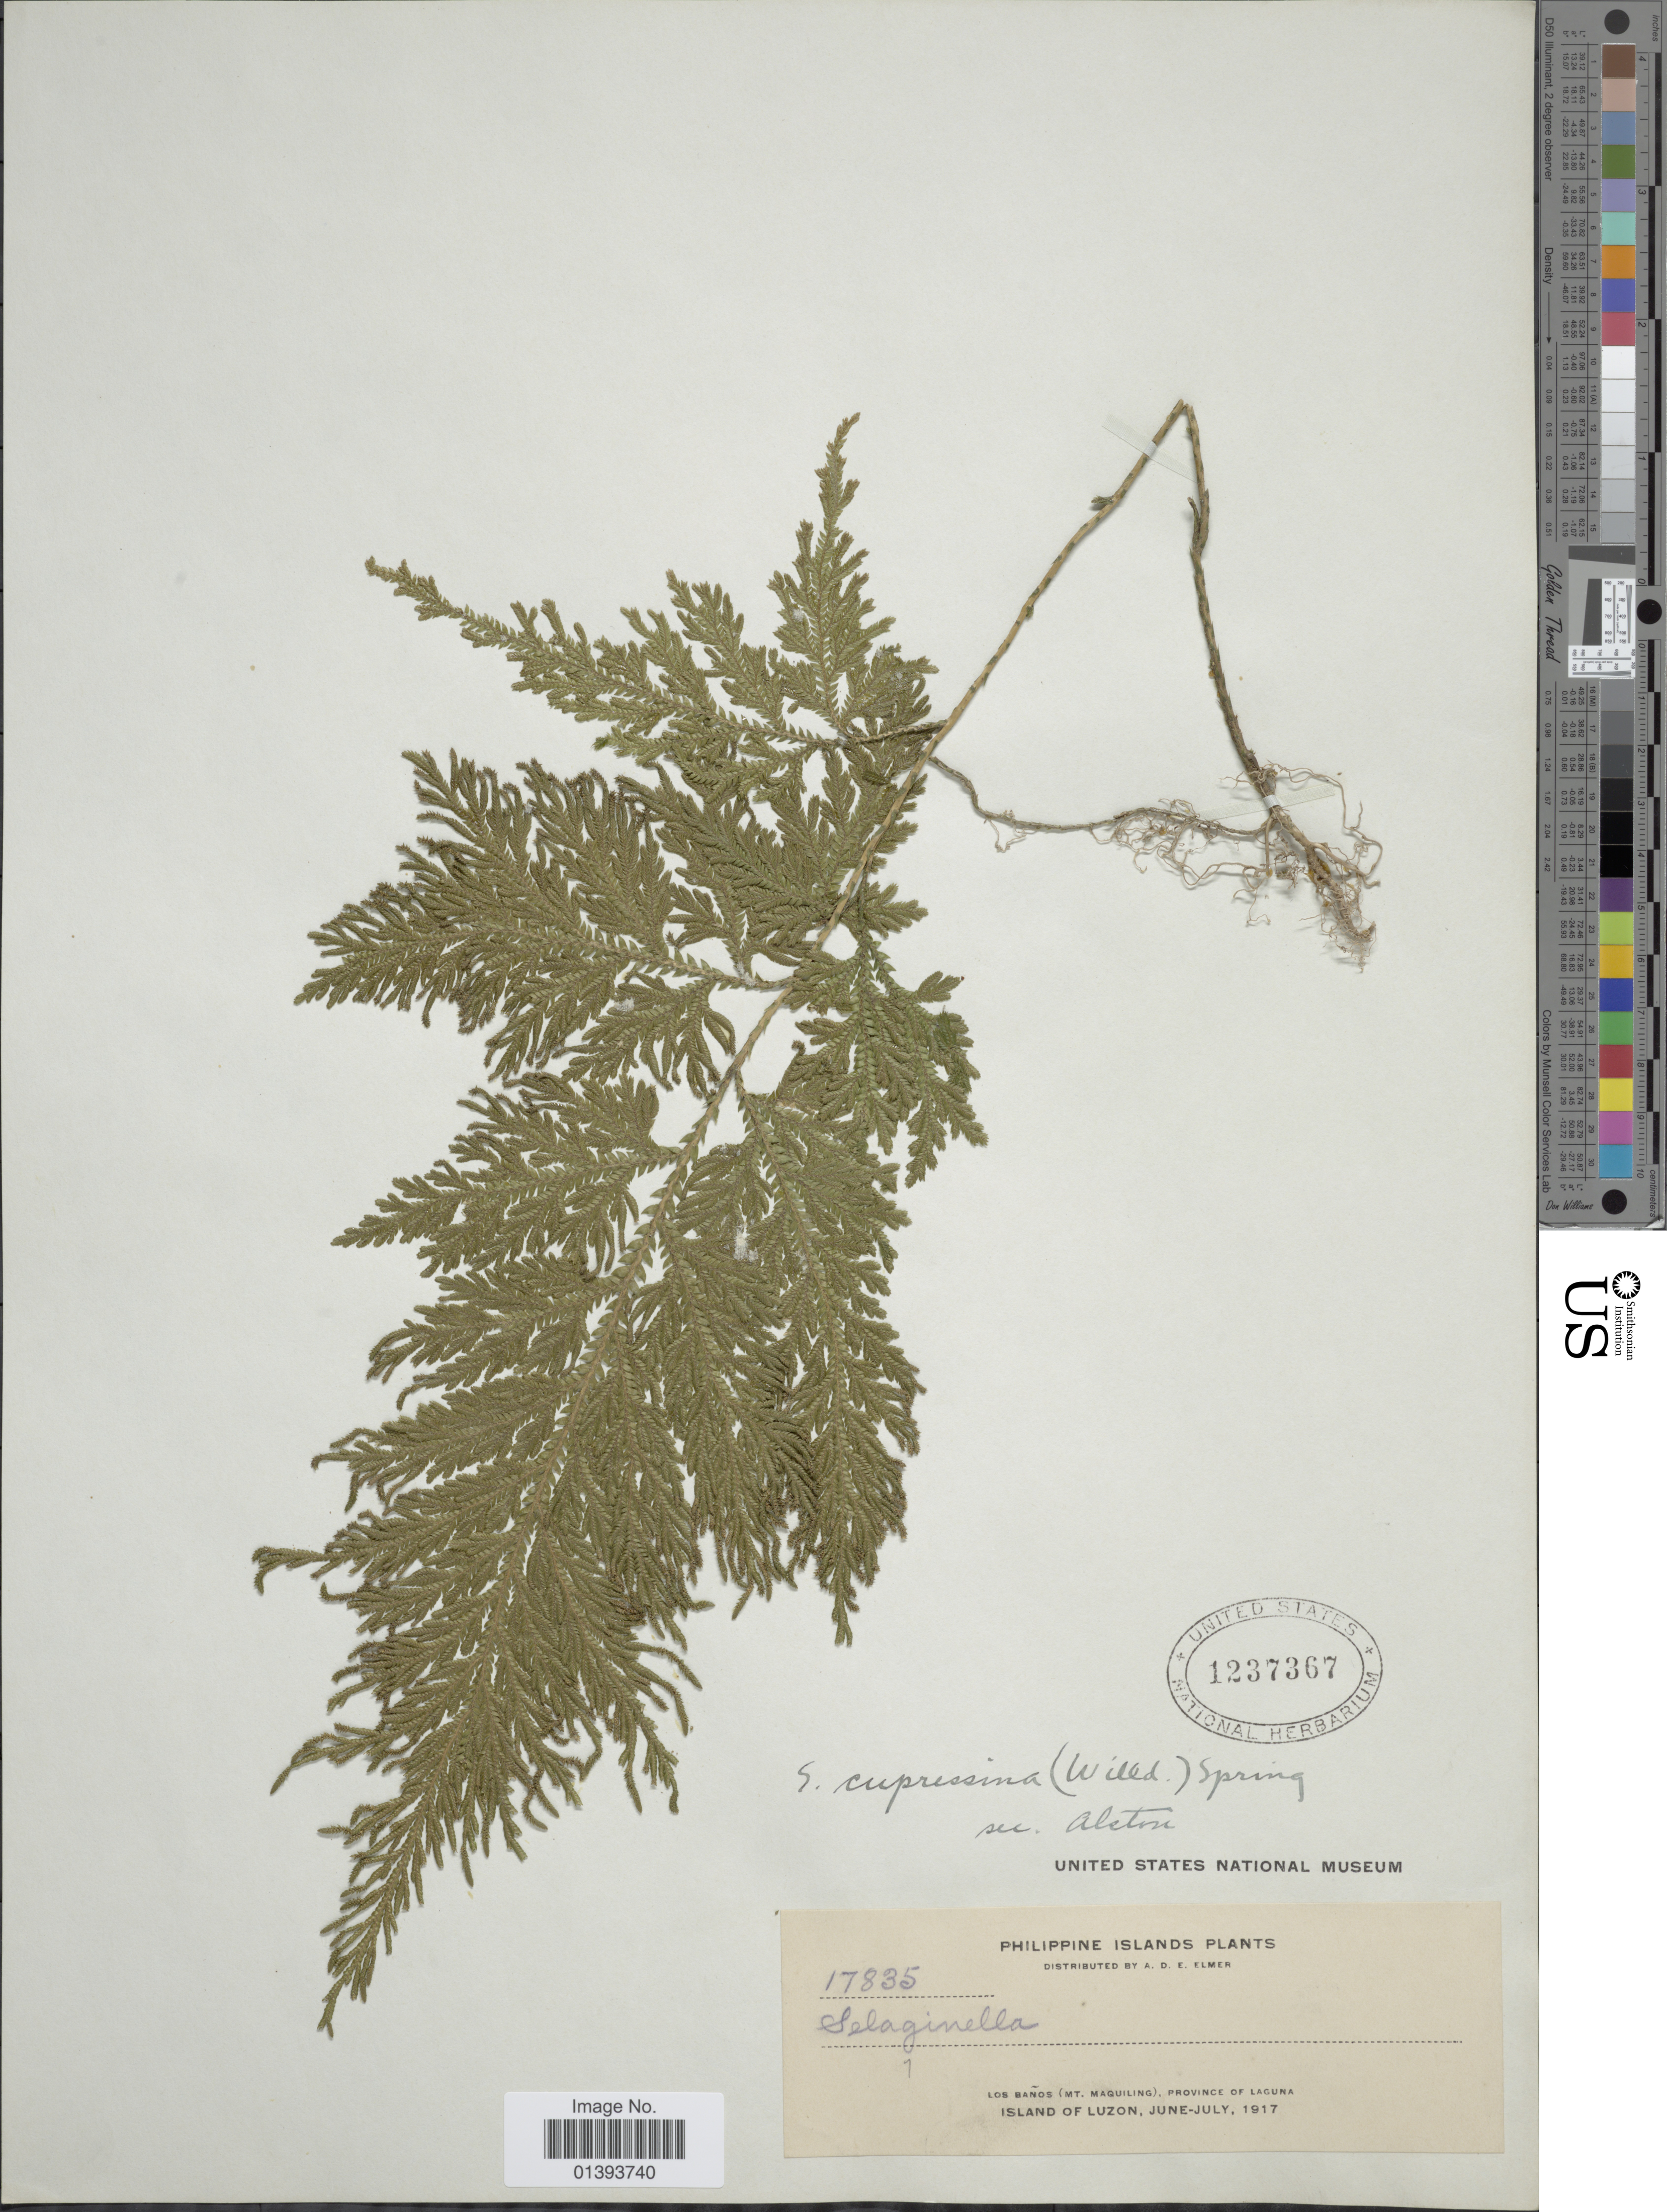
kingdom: Plantae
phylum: Tracheophyta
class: Lycopodiopsida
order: Selaginellales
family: Selaginellaceae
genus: Selaginella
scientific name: Selaginella cupressina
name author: (Willd.) Spring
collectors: A. D. E. Elmer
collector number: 17835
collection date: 1917-06/1917-07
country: Philippines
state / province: Central Luzon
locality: Los Baños (Mt. Maquilling), province of Laguna, Island of Luzon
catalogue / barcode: US 1237367